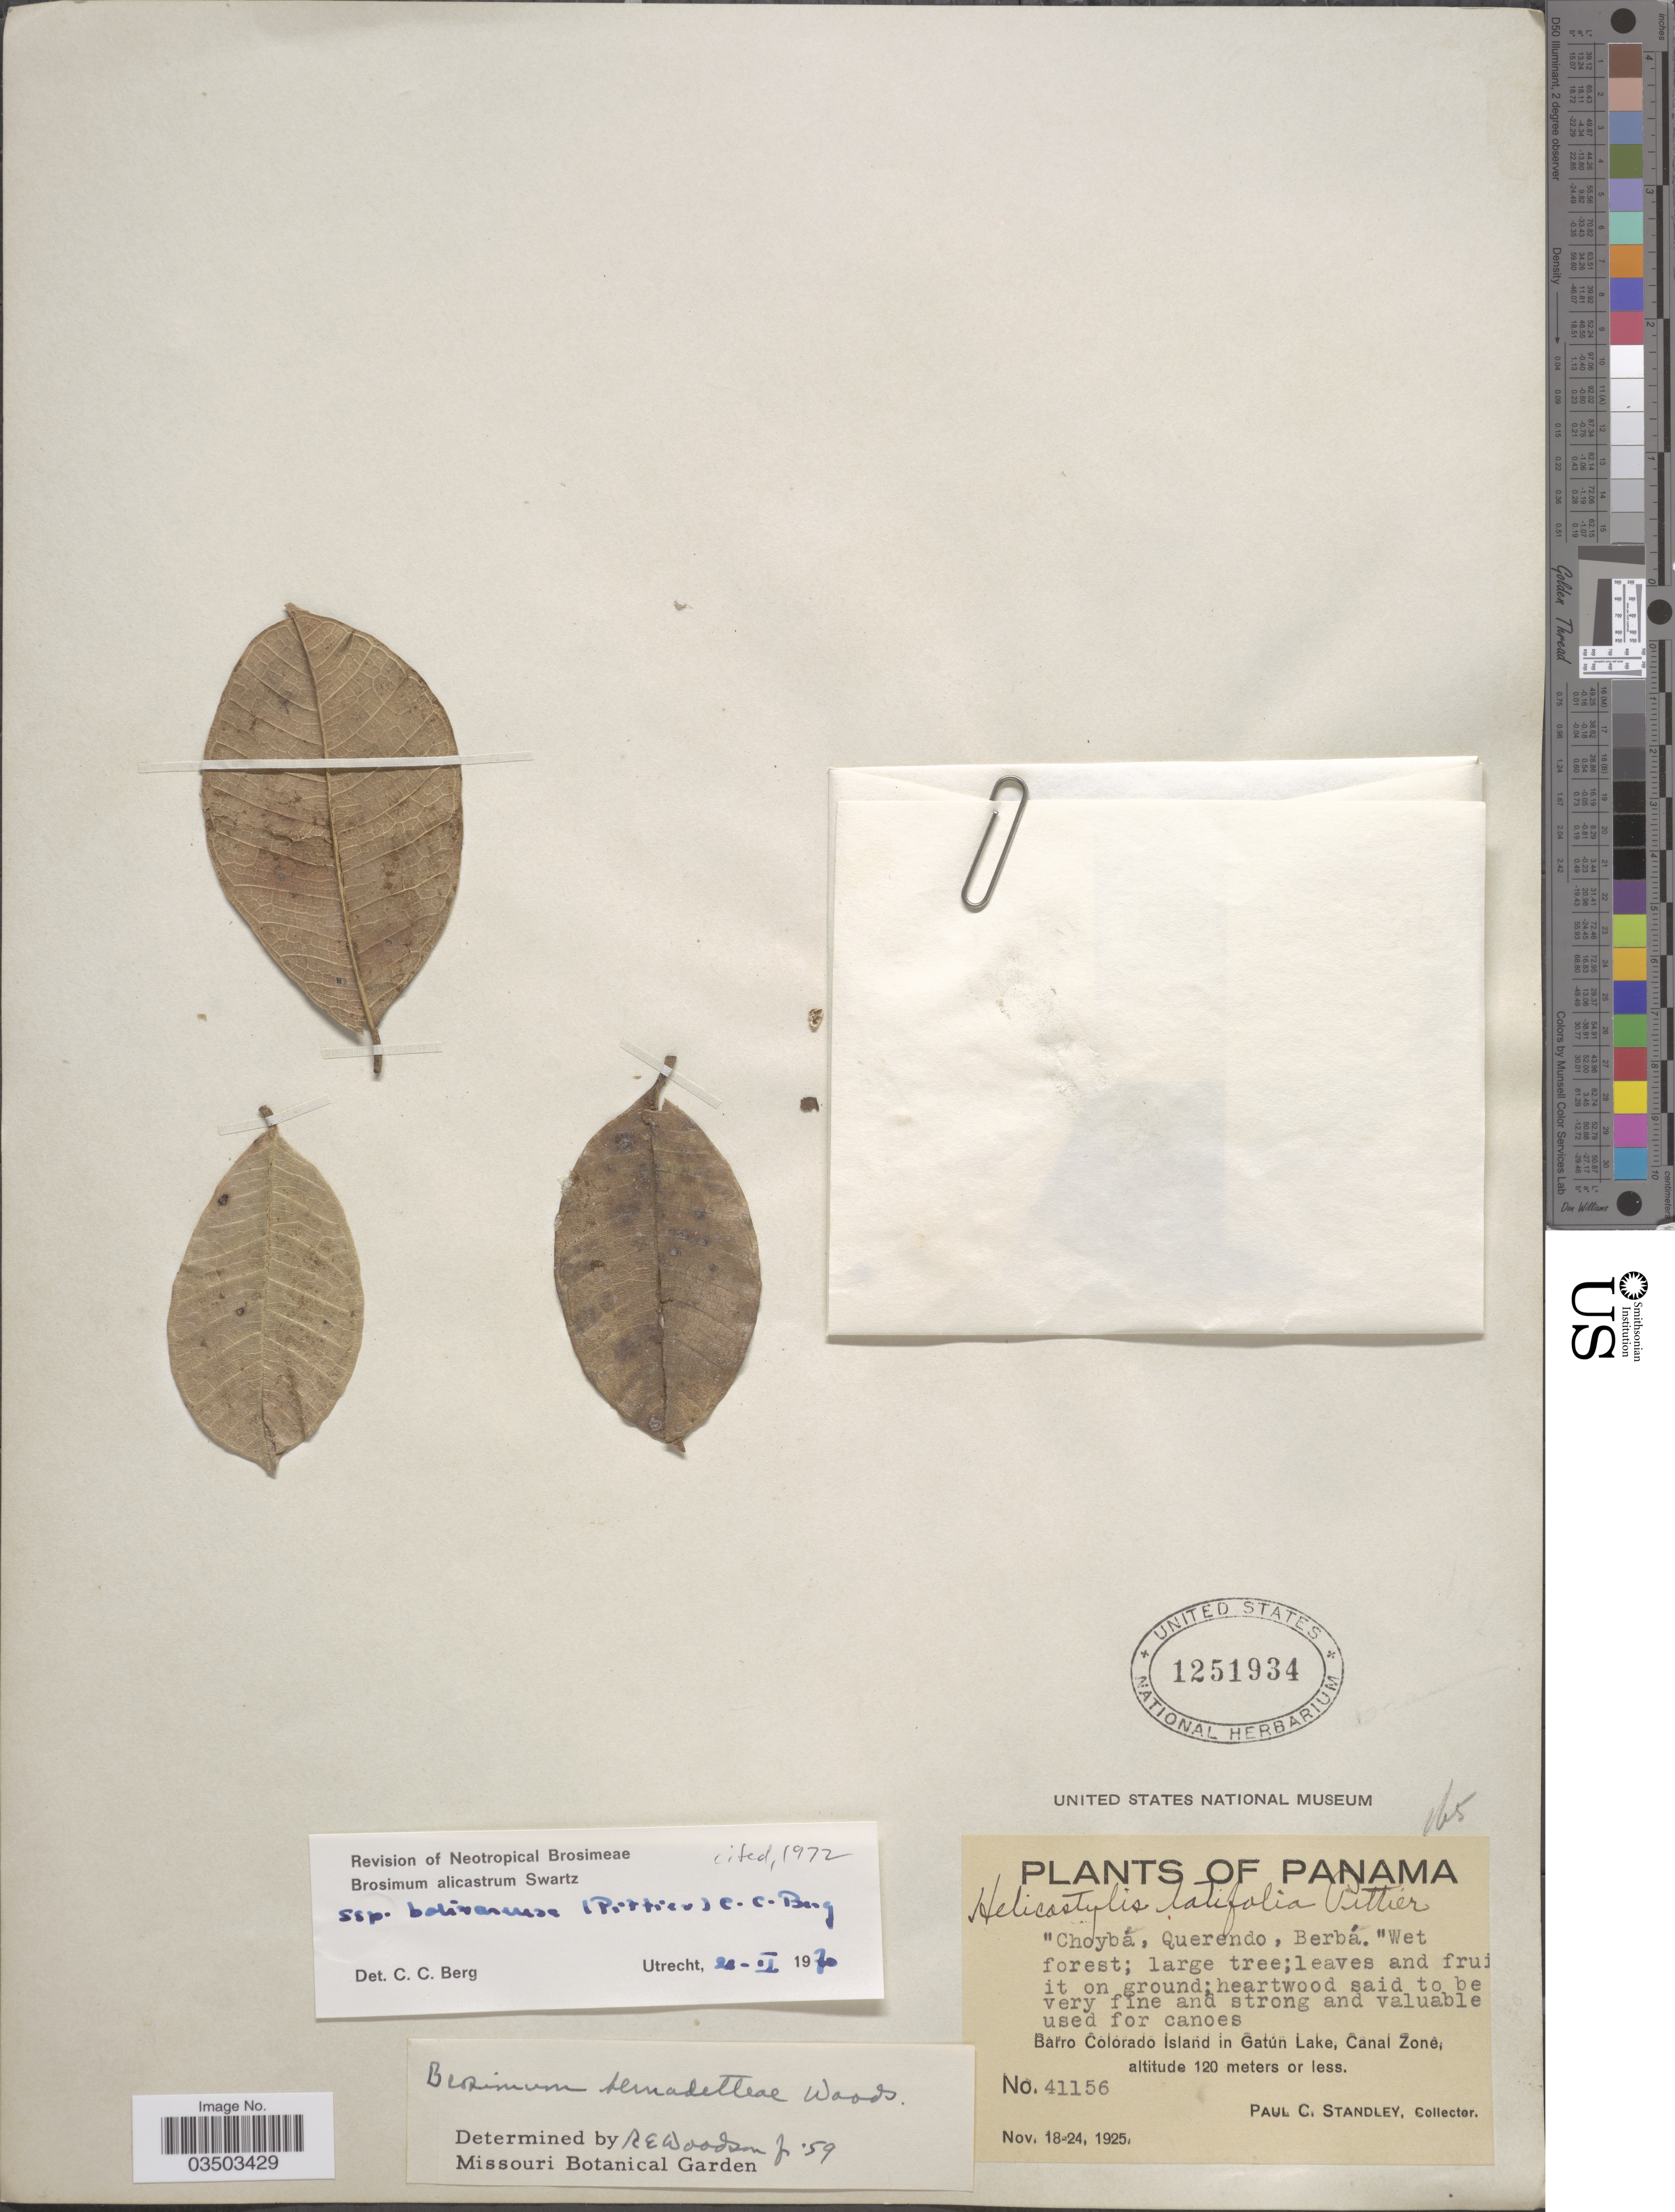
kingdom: Plantae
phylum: Tracheophyta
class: Magnoliopsida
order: Rosales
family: Moraceae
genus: Brosimum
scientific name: Brosimum alicastrum subsp. bolivarense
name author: (Pittier) C.C. Berg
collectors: P. C. Standley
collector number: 41156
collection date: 1925-11-18/1925-11-24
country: Panama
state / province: Colón / Panamá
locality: Barro Colorado Island in Gatún Lake, Canal Zone.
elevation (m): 120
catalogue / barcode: US 1251934